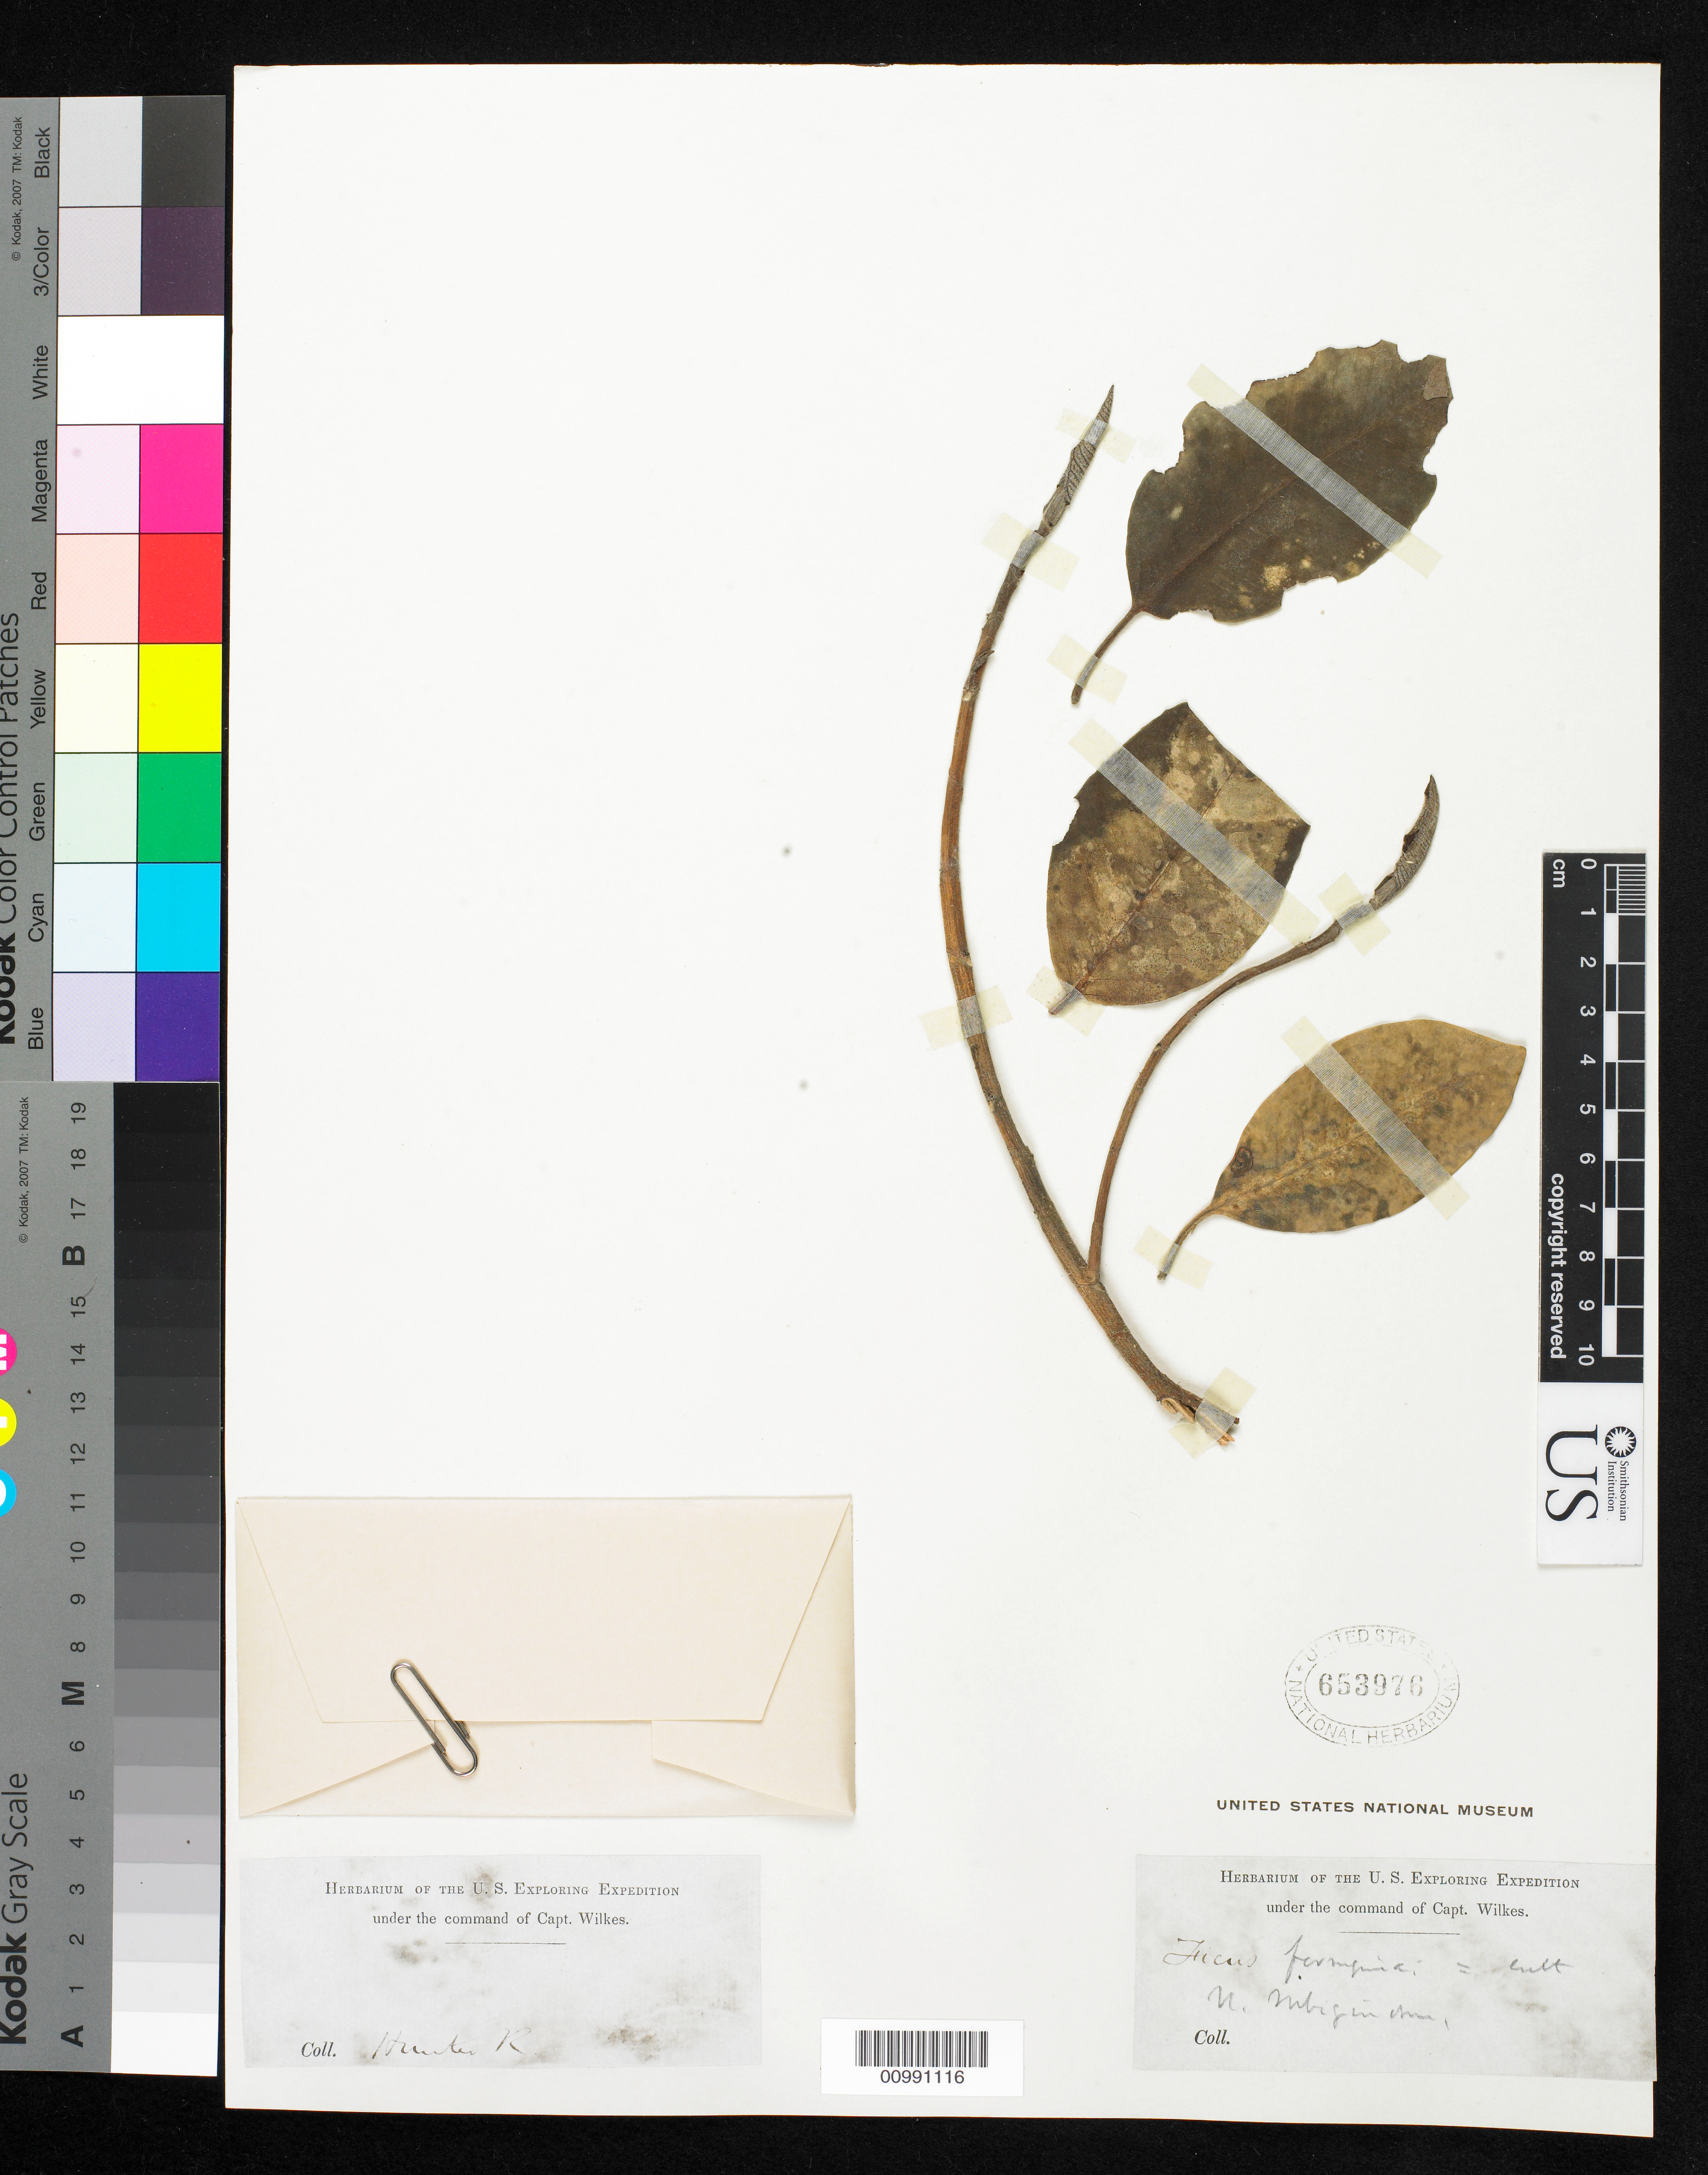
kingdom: Plantae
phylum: Tracheophyta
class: Magnoliopsida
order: Rosales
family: Moraceae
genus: Ficus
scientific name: Ficus ferruginea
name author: (Miq.) Miq.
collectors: Wilkes Explor. Exped.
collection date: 1838/1842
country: Australia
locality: Hunter's River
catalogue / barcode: US 653976